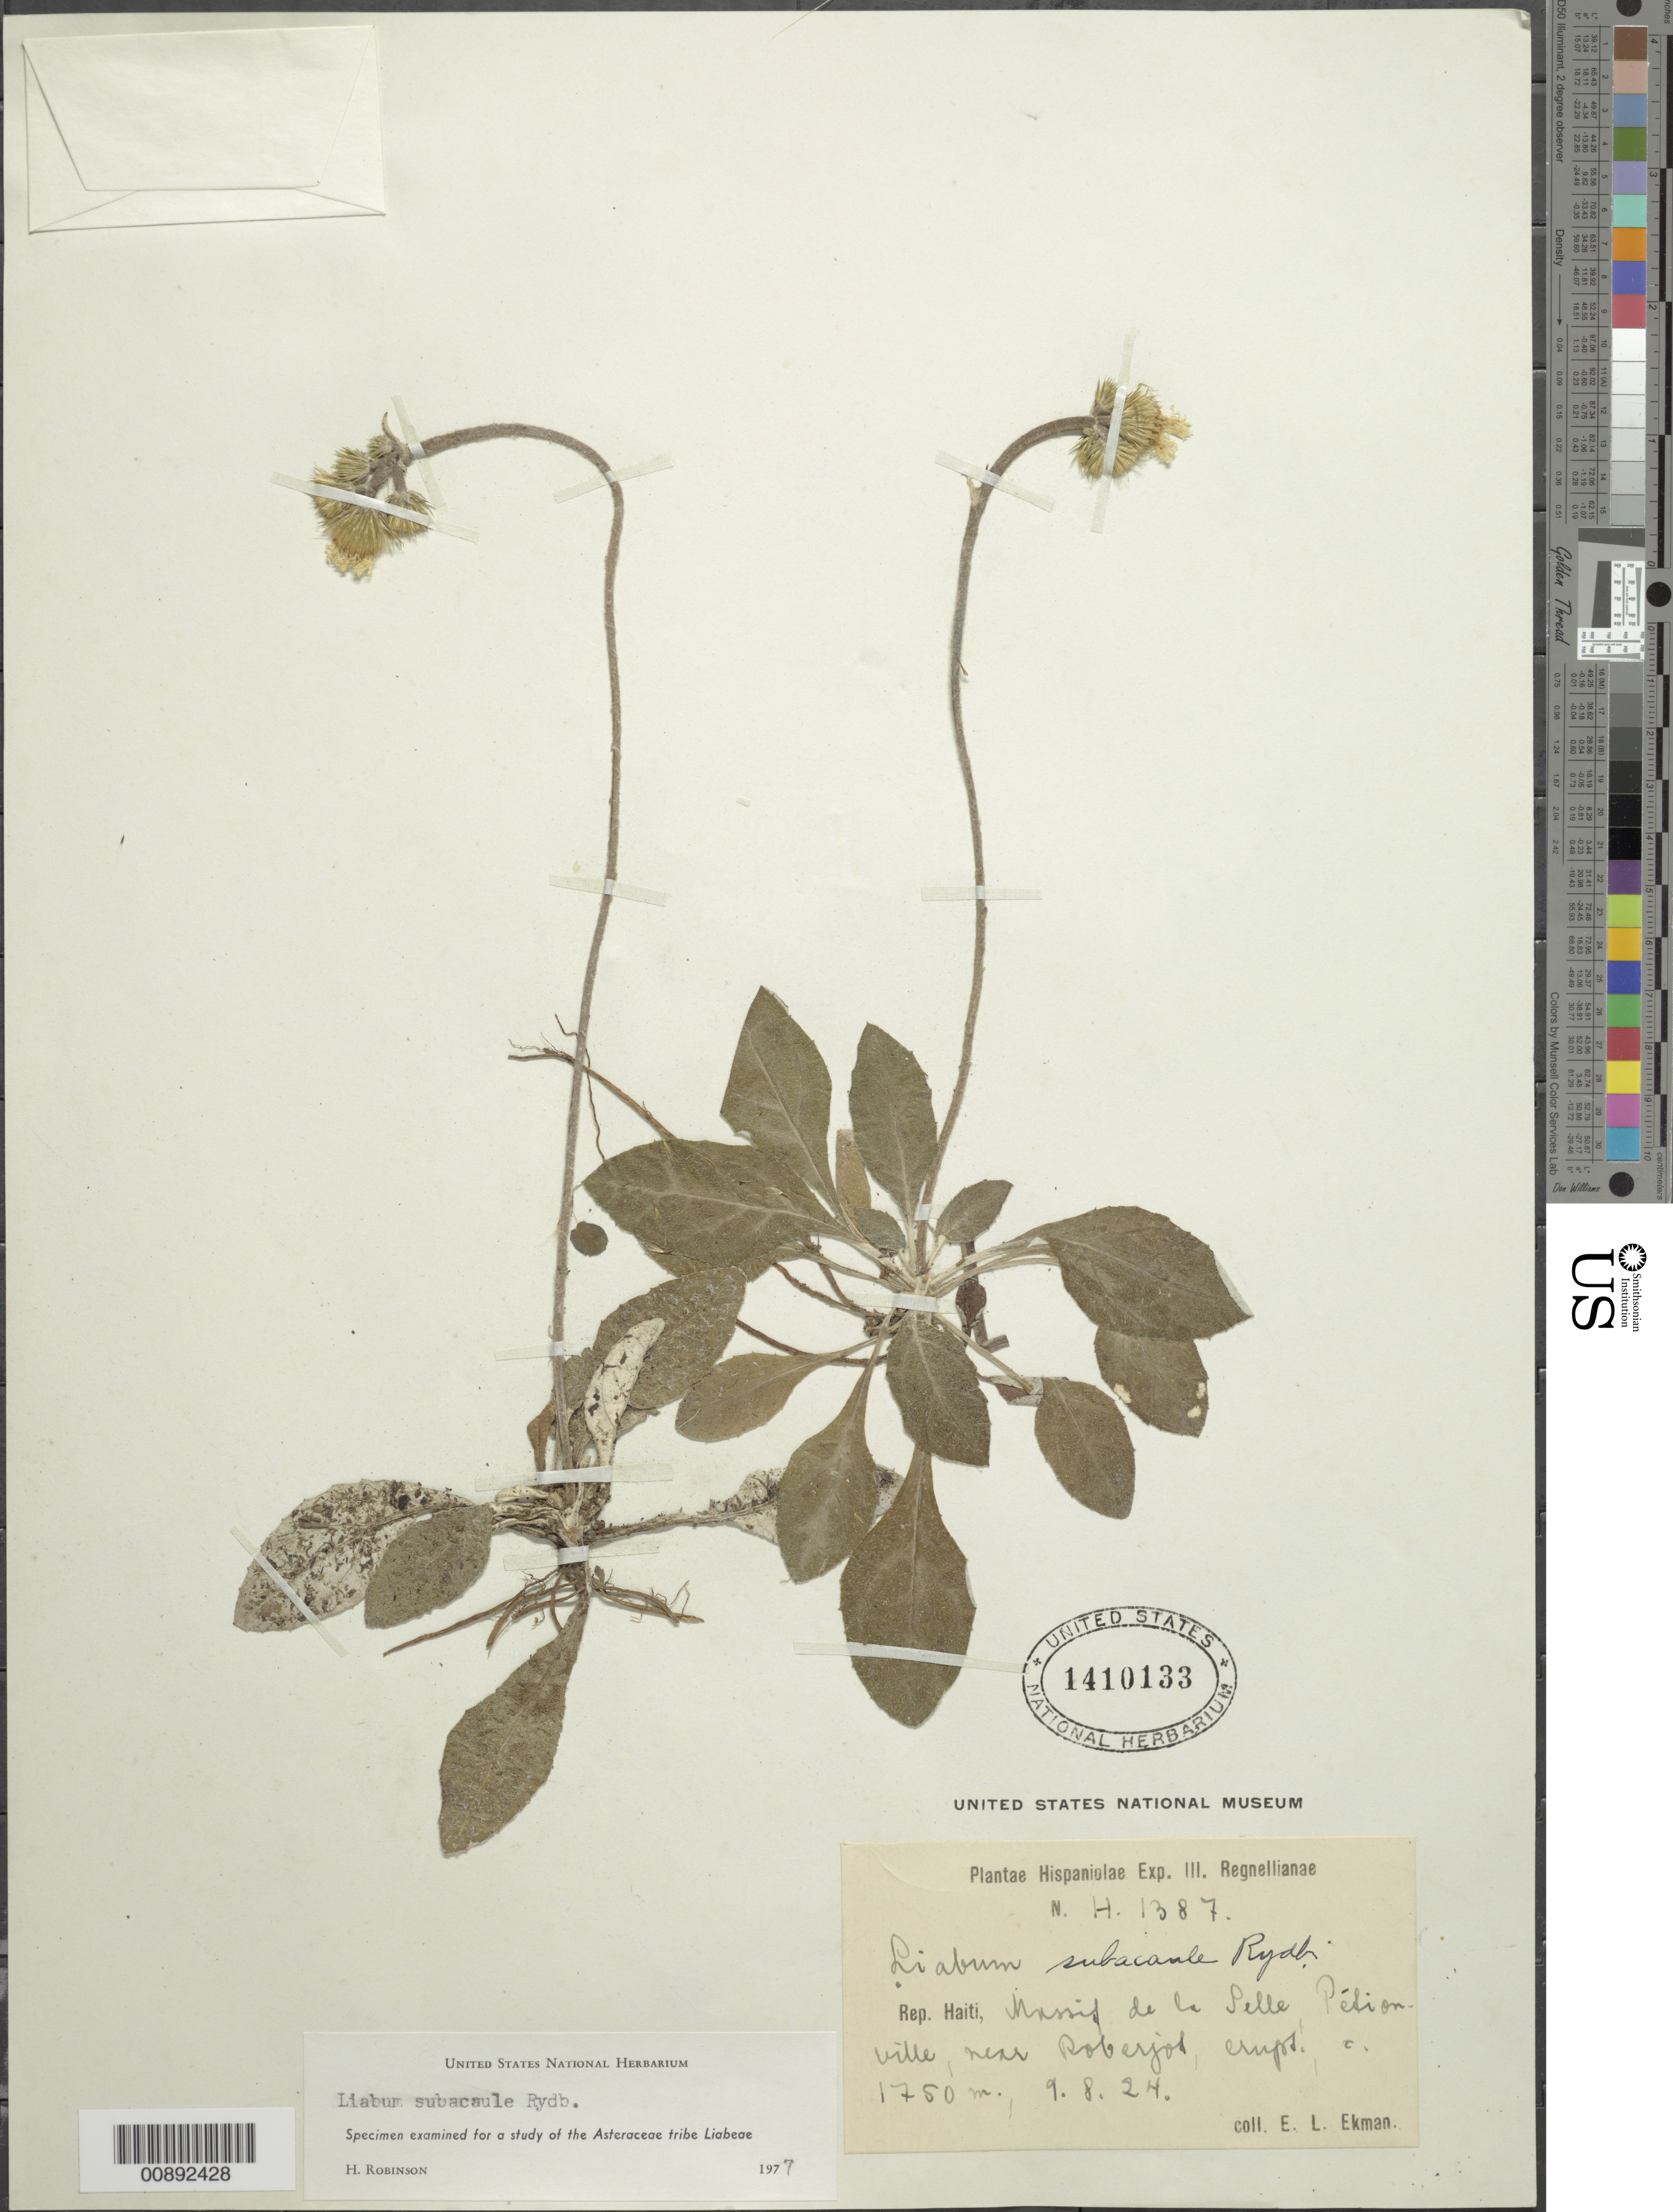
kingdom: Plantae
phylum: Tracheophyta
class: Magnoliopsida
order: Asterales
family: Asteraceae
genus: Liabum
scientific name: Liabum subacaule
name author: Rydb.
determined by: Robinson, Harold E., (US)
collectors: E. L. Ekman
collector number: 1387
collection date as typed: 9 August 1924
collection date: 1924-08-09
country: Haiti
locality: Mossif de la Pelle Pedionville, near Roberjot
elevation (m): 1750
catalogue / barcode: US 1410133